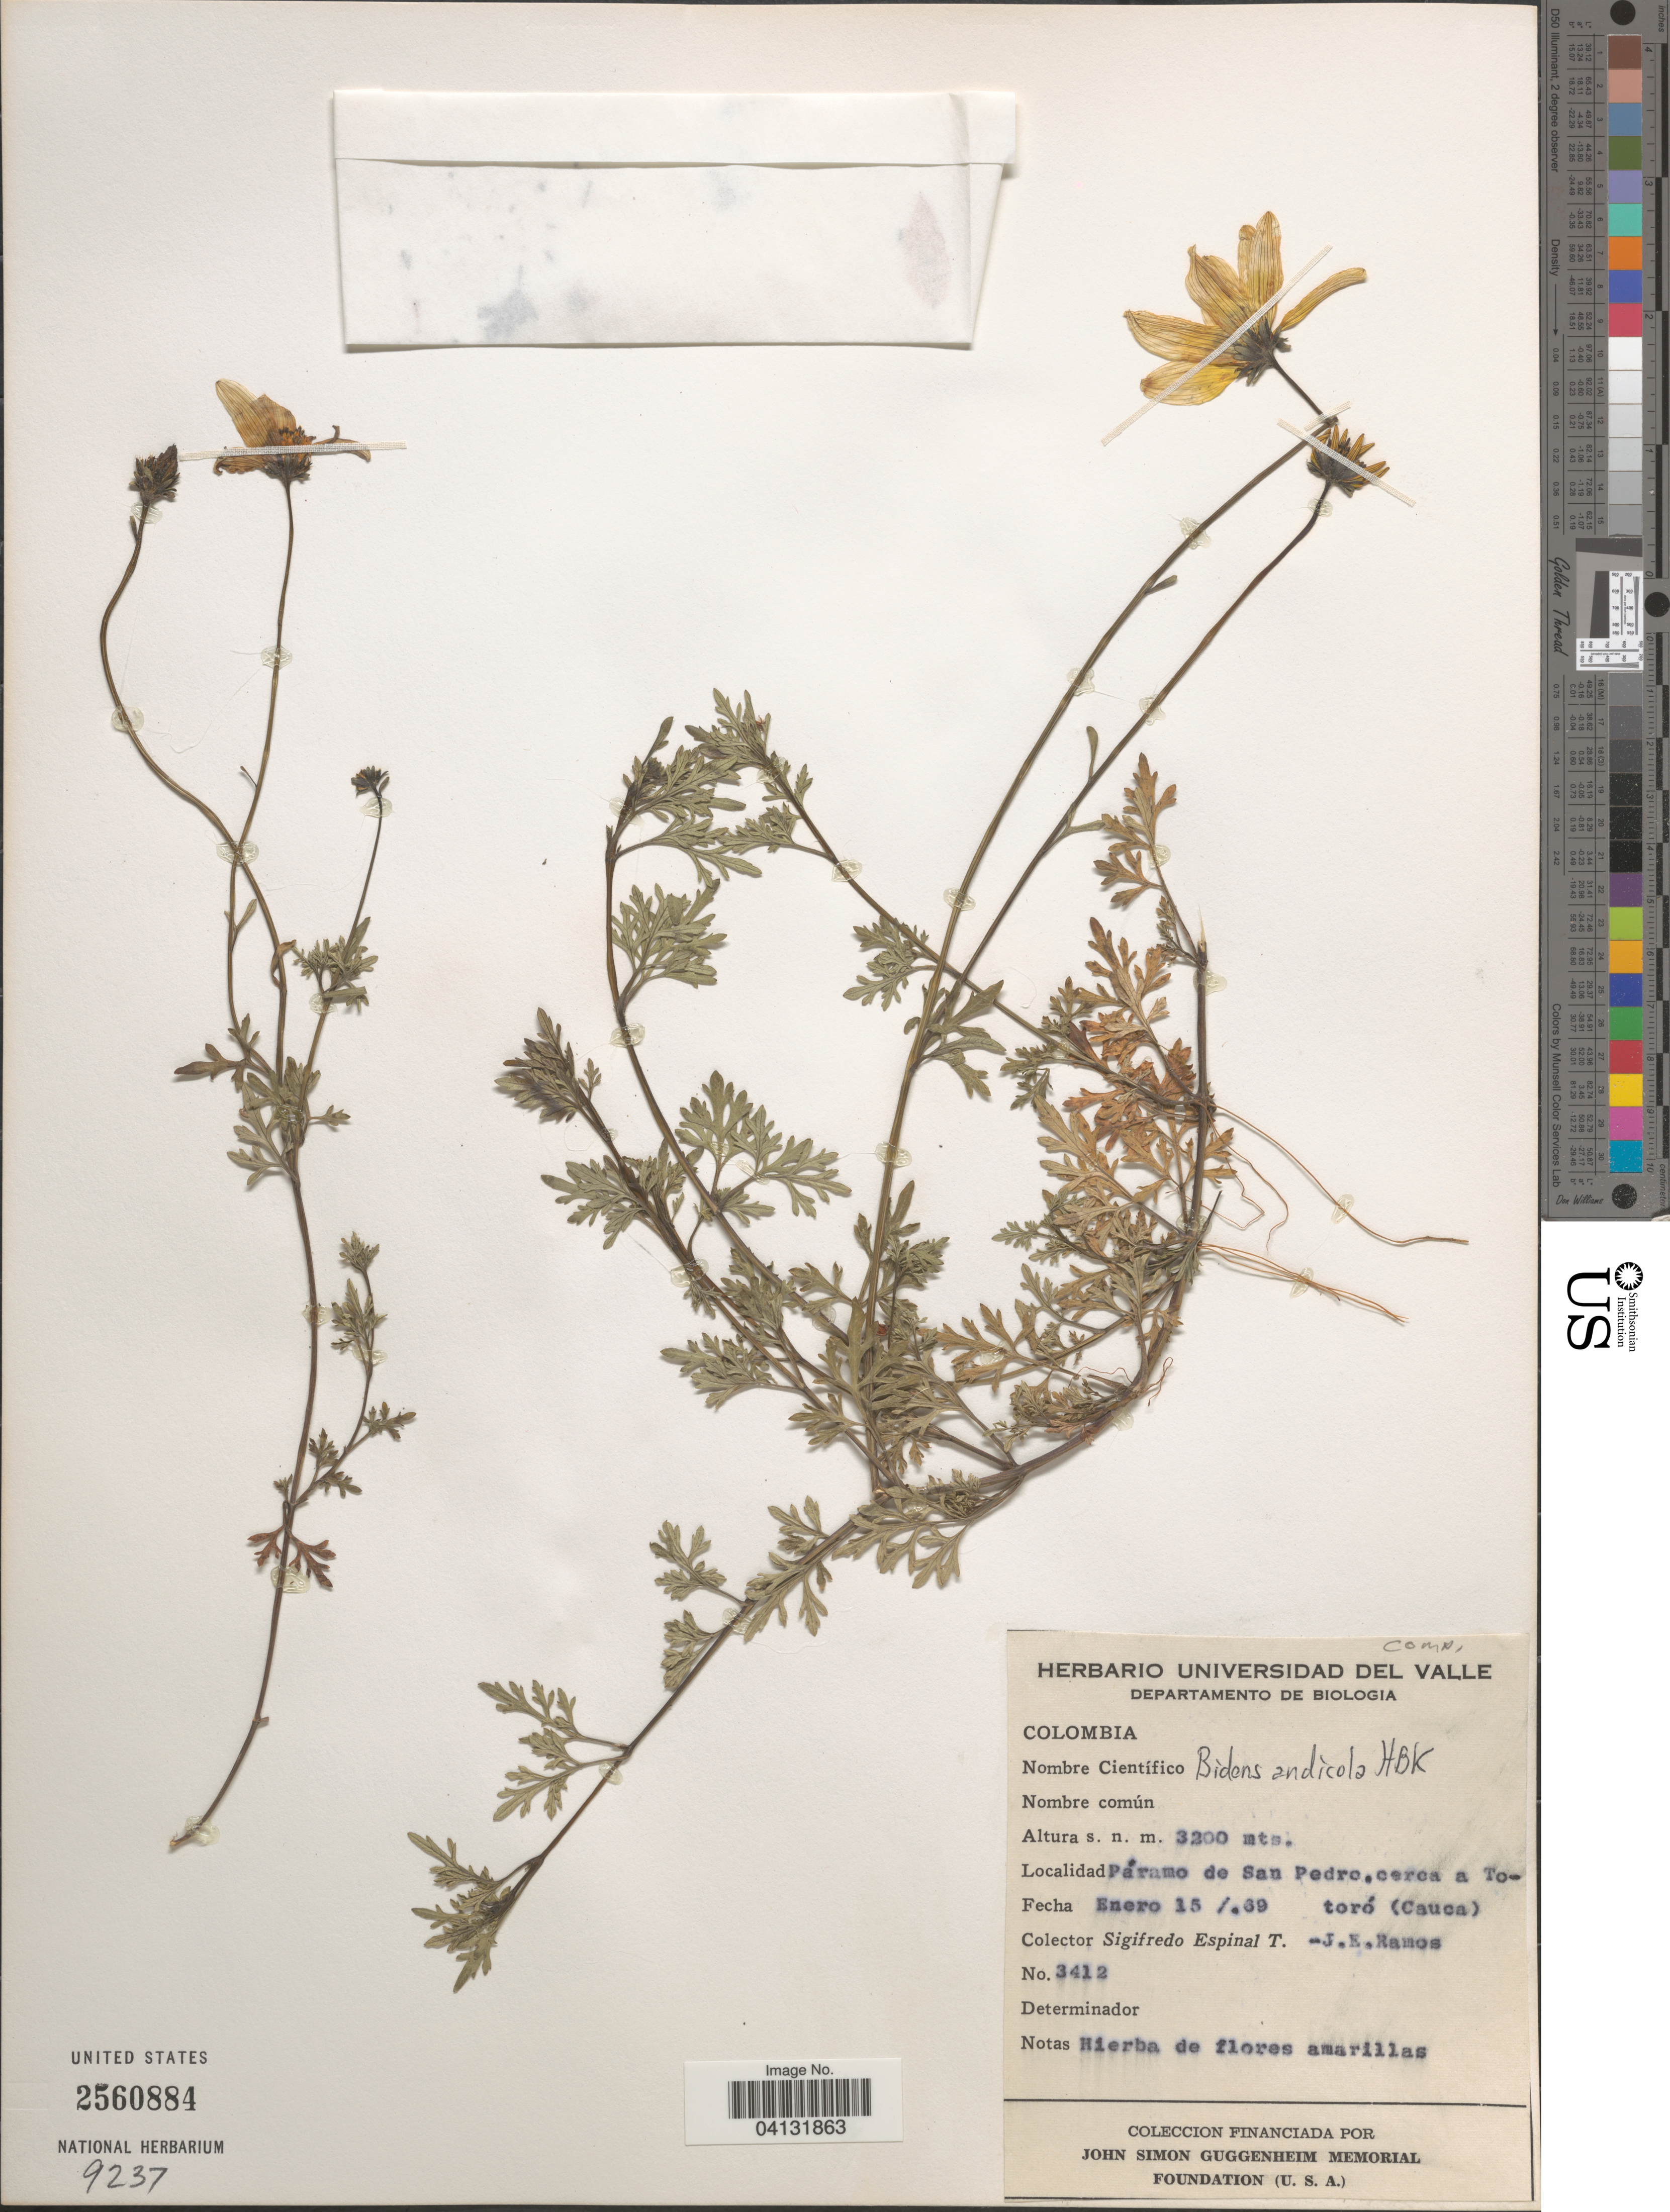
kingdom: Plantae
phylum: Tracheophyta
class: Magnoliopsida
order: Asterales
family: Asteraceae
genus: Bidens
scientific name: Bidens andicola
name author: Kunth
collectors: S. Espinal T. & J. E. Ramos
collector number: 3412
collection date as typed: Transcribed d/m/y: 15/1/69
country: Colombia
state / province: Cauca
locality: Páramo de San Pedro, cerca a Totoró.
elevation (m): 3200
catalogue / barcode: US 2560884